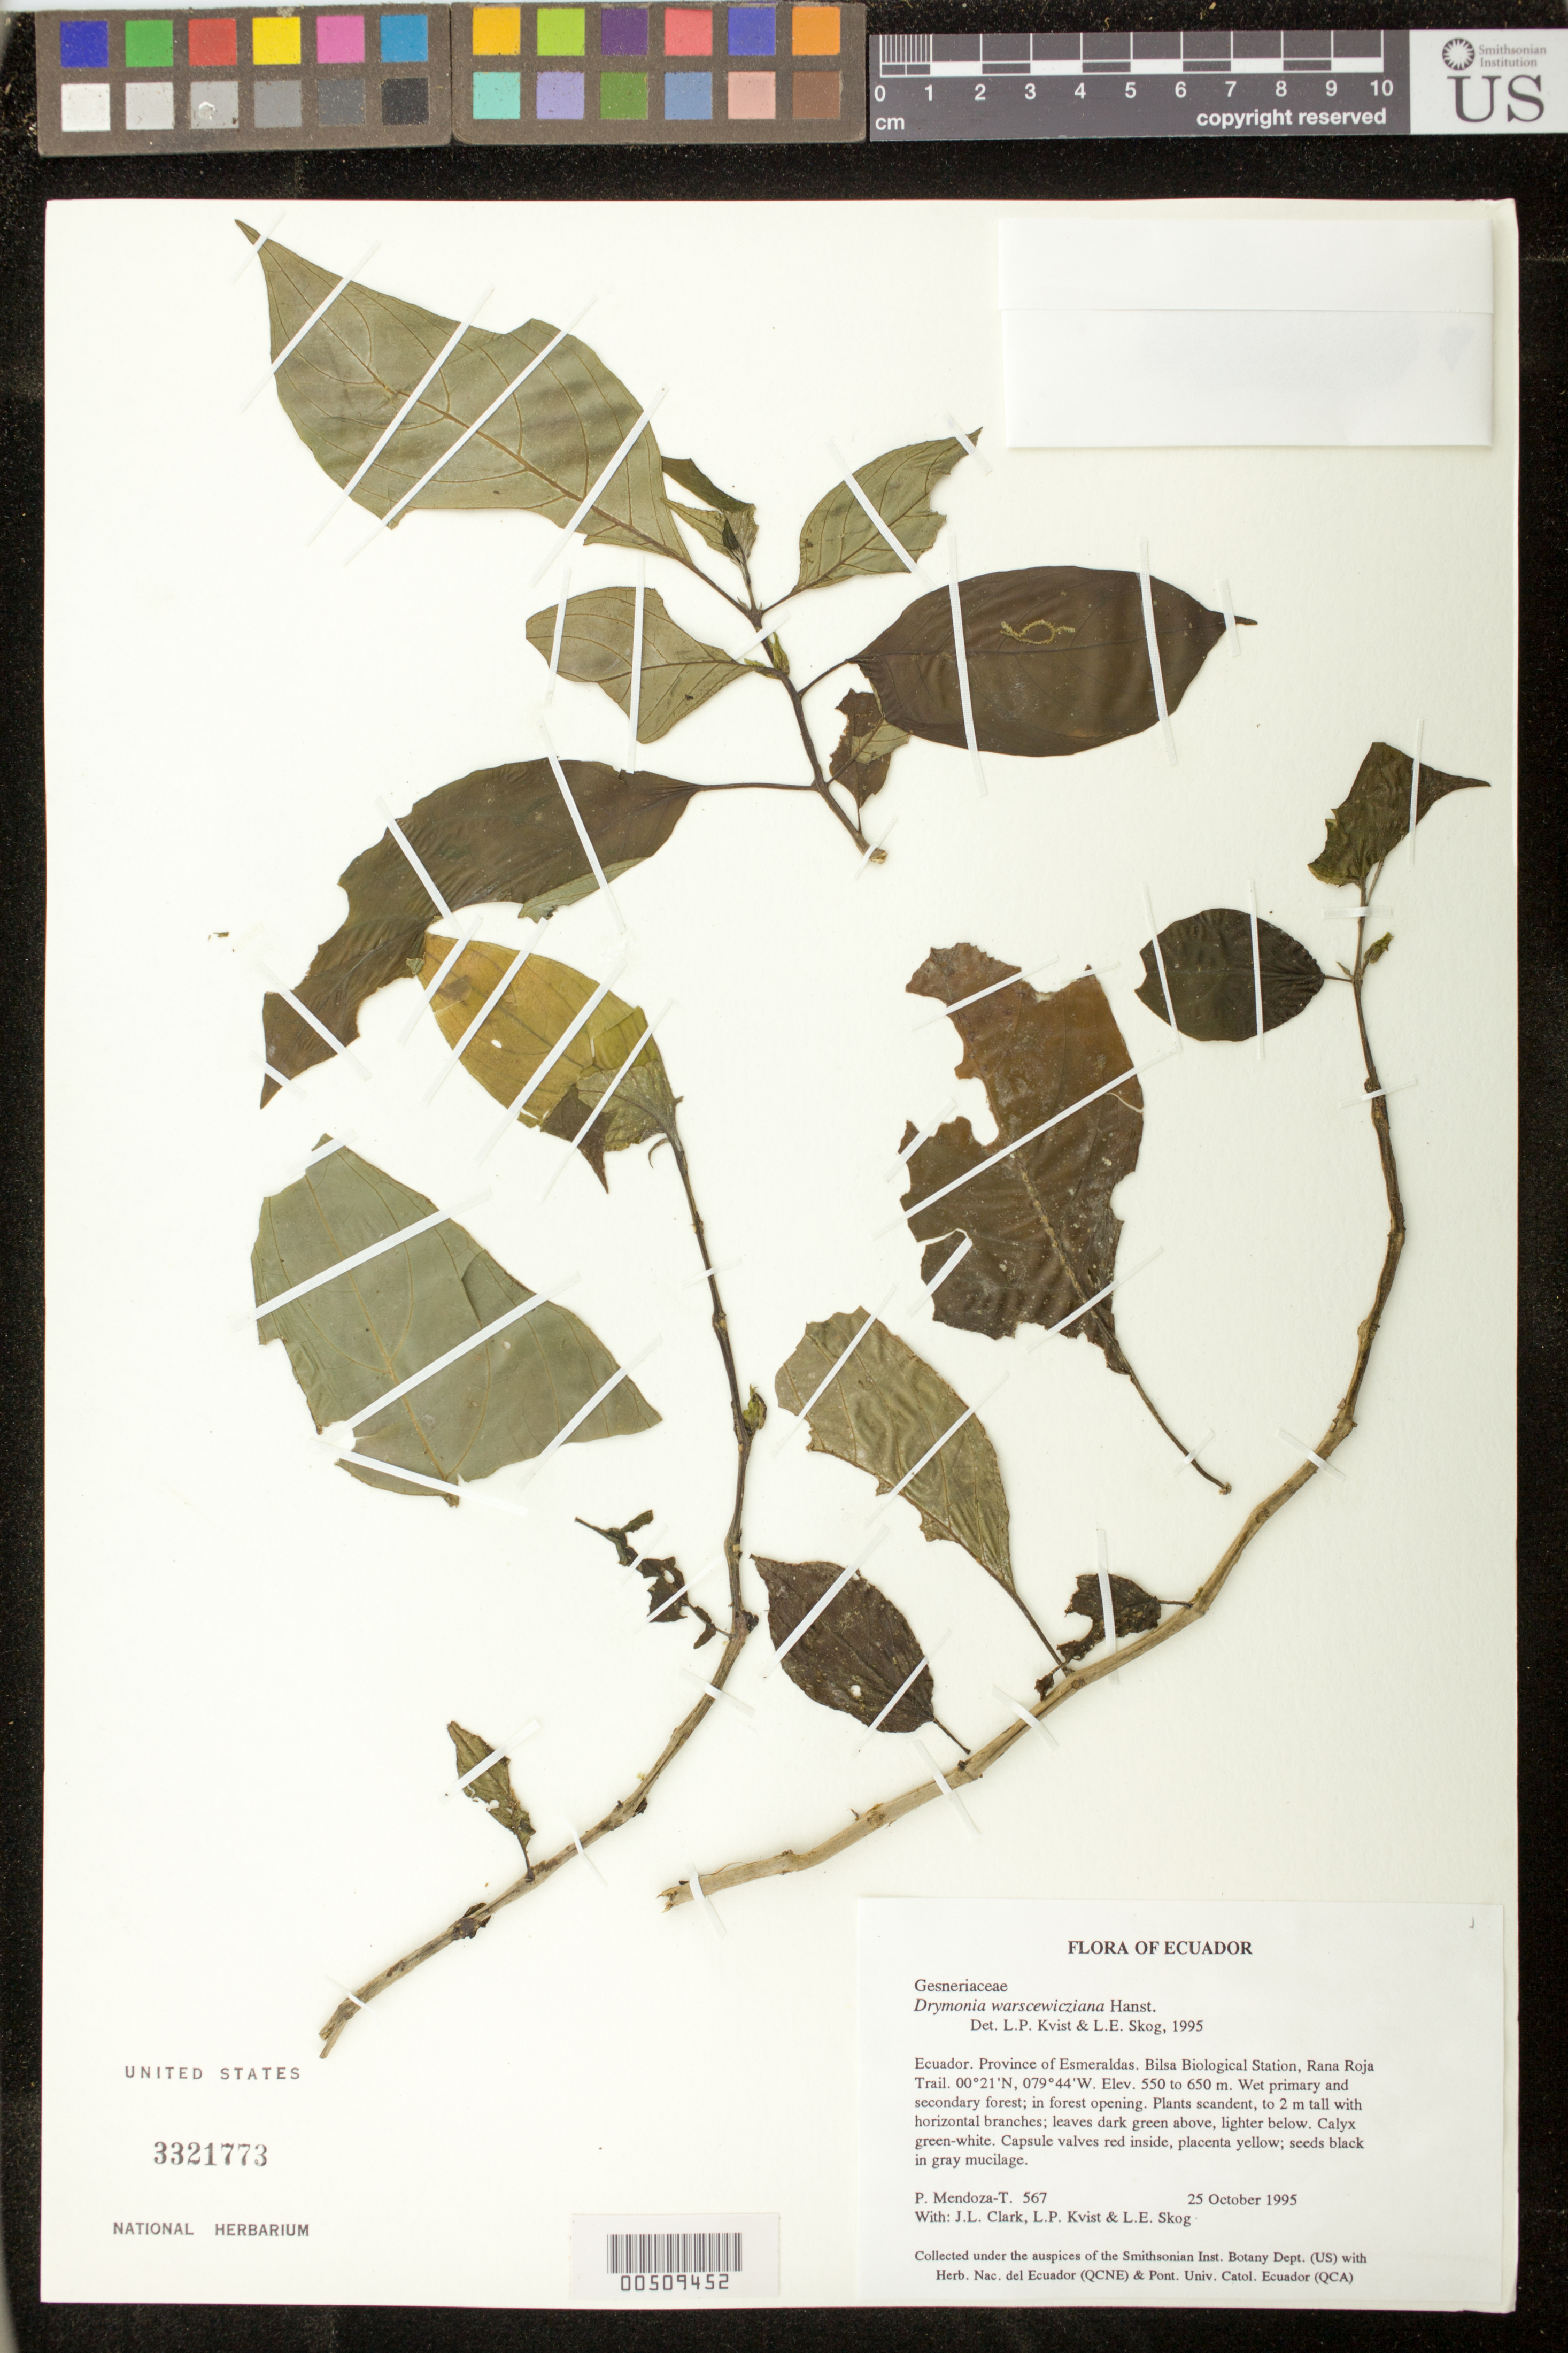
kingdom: Plantae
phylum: Tracheophyta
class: Magnoliopsida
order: Lamiales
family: Gesneriaceae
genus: Drymonia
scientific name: Drymonia warszewicziana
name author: Hanst.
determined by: Skog, Laurence E.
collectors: P. Mendoza-T., J. L. Clark, L. P. Kvist & L. E. Skog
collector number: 567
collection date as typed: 25 Oct 1995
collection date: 1995-10-25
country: Ecuador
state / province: Esmeraldas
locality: Bilsa Biological Station, Rana Roja Trail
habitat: Wet primary and secondary forest; in forest opening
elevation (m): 550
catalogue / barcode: US 3321773